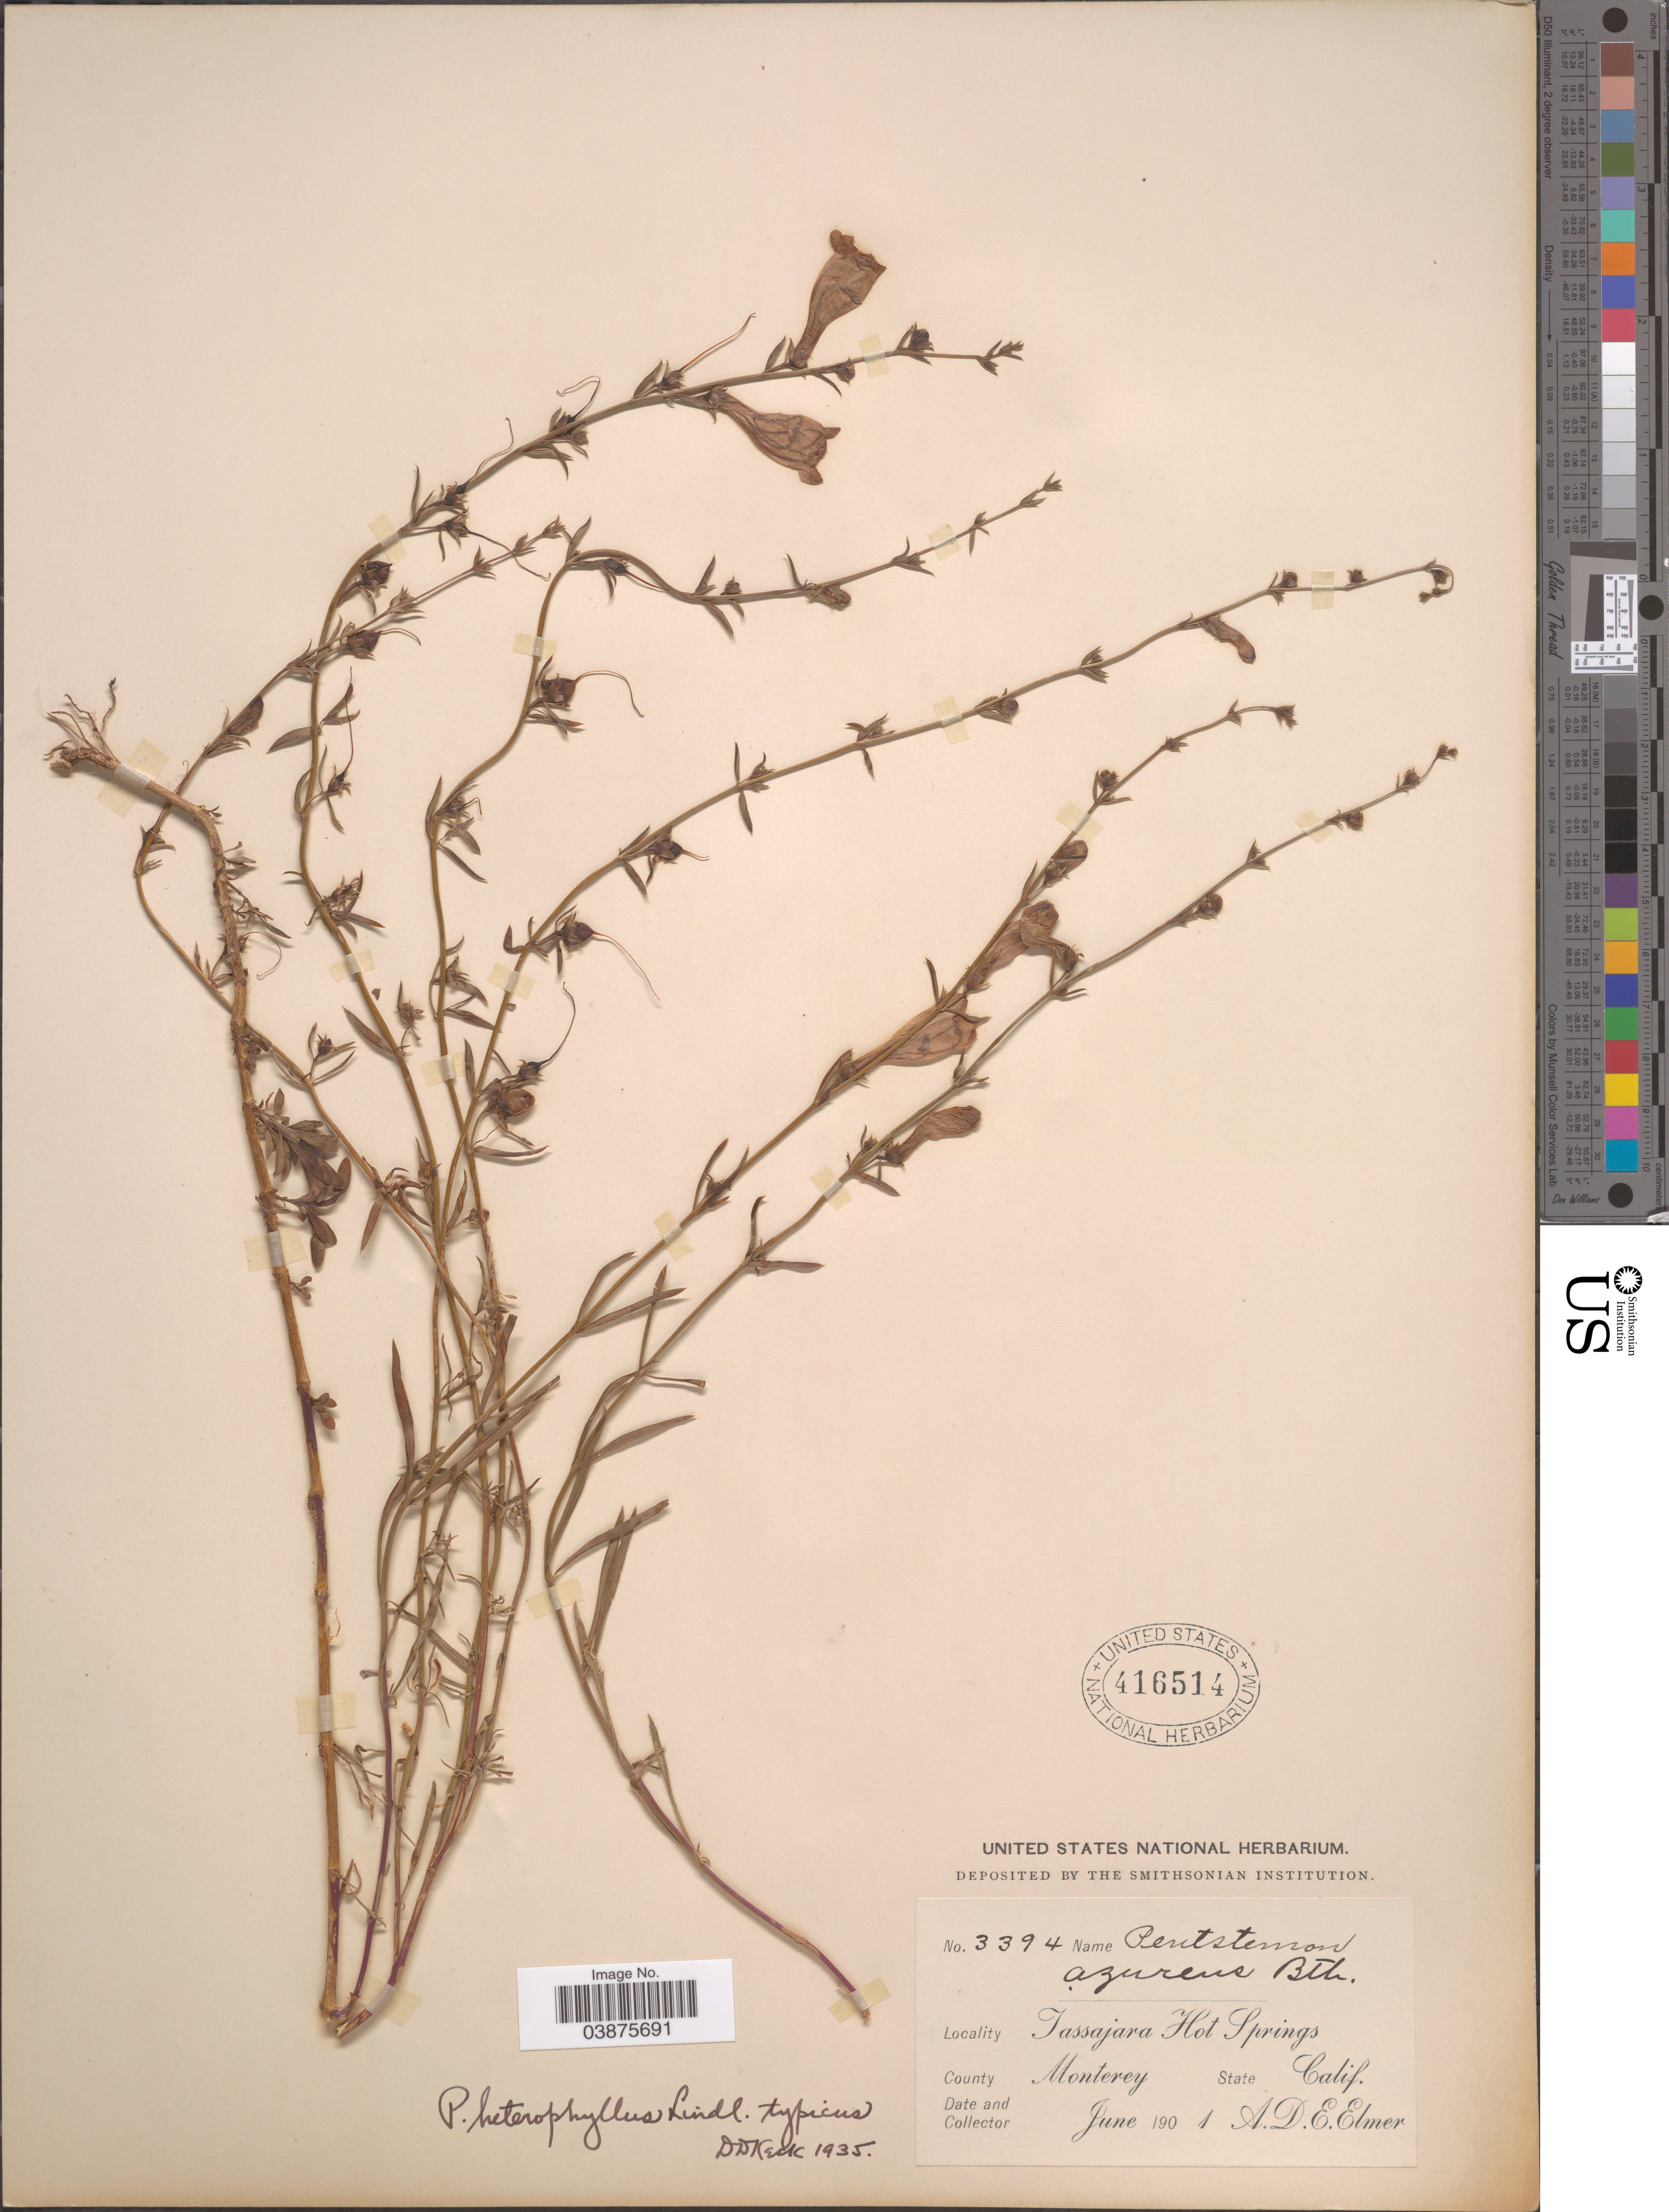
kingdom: Plantae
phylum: Tracheophyta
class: Magnoliopsida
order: Lamiales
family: Plantaginaceae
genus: Penstemon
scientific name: Penstemon heterophyllus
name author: Lindl.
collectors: A. D. E. Elmer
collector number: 3394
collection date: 1901-06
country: United States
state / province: California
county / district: Monterey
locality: Tassajara Hot Springs. County Monterey.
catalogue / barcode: US 416514